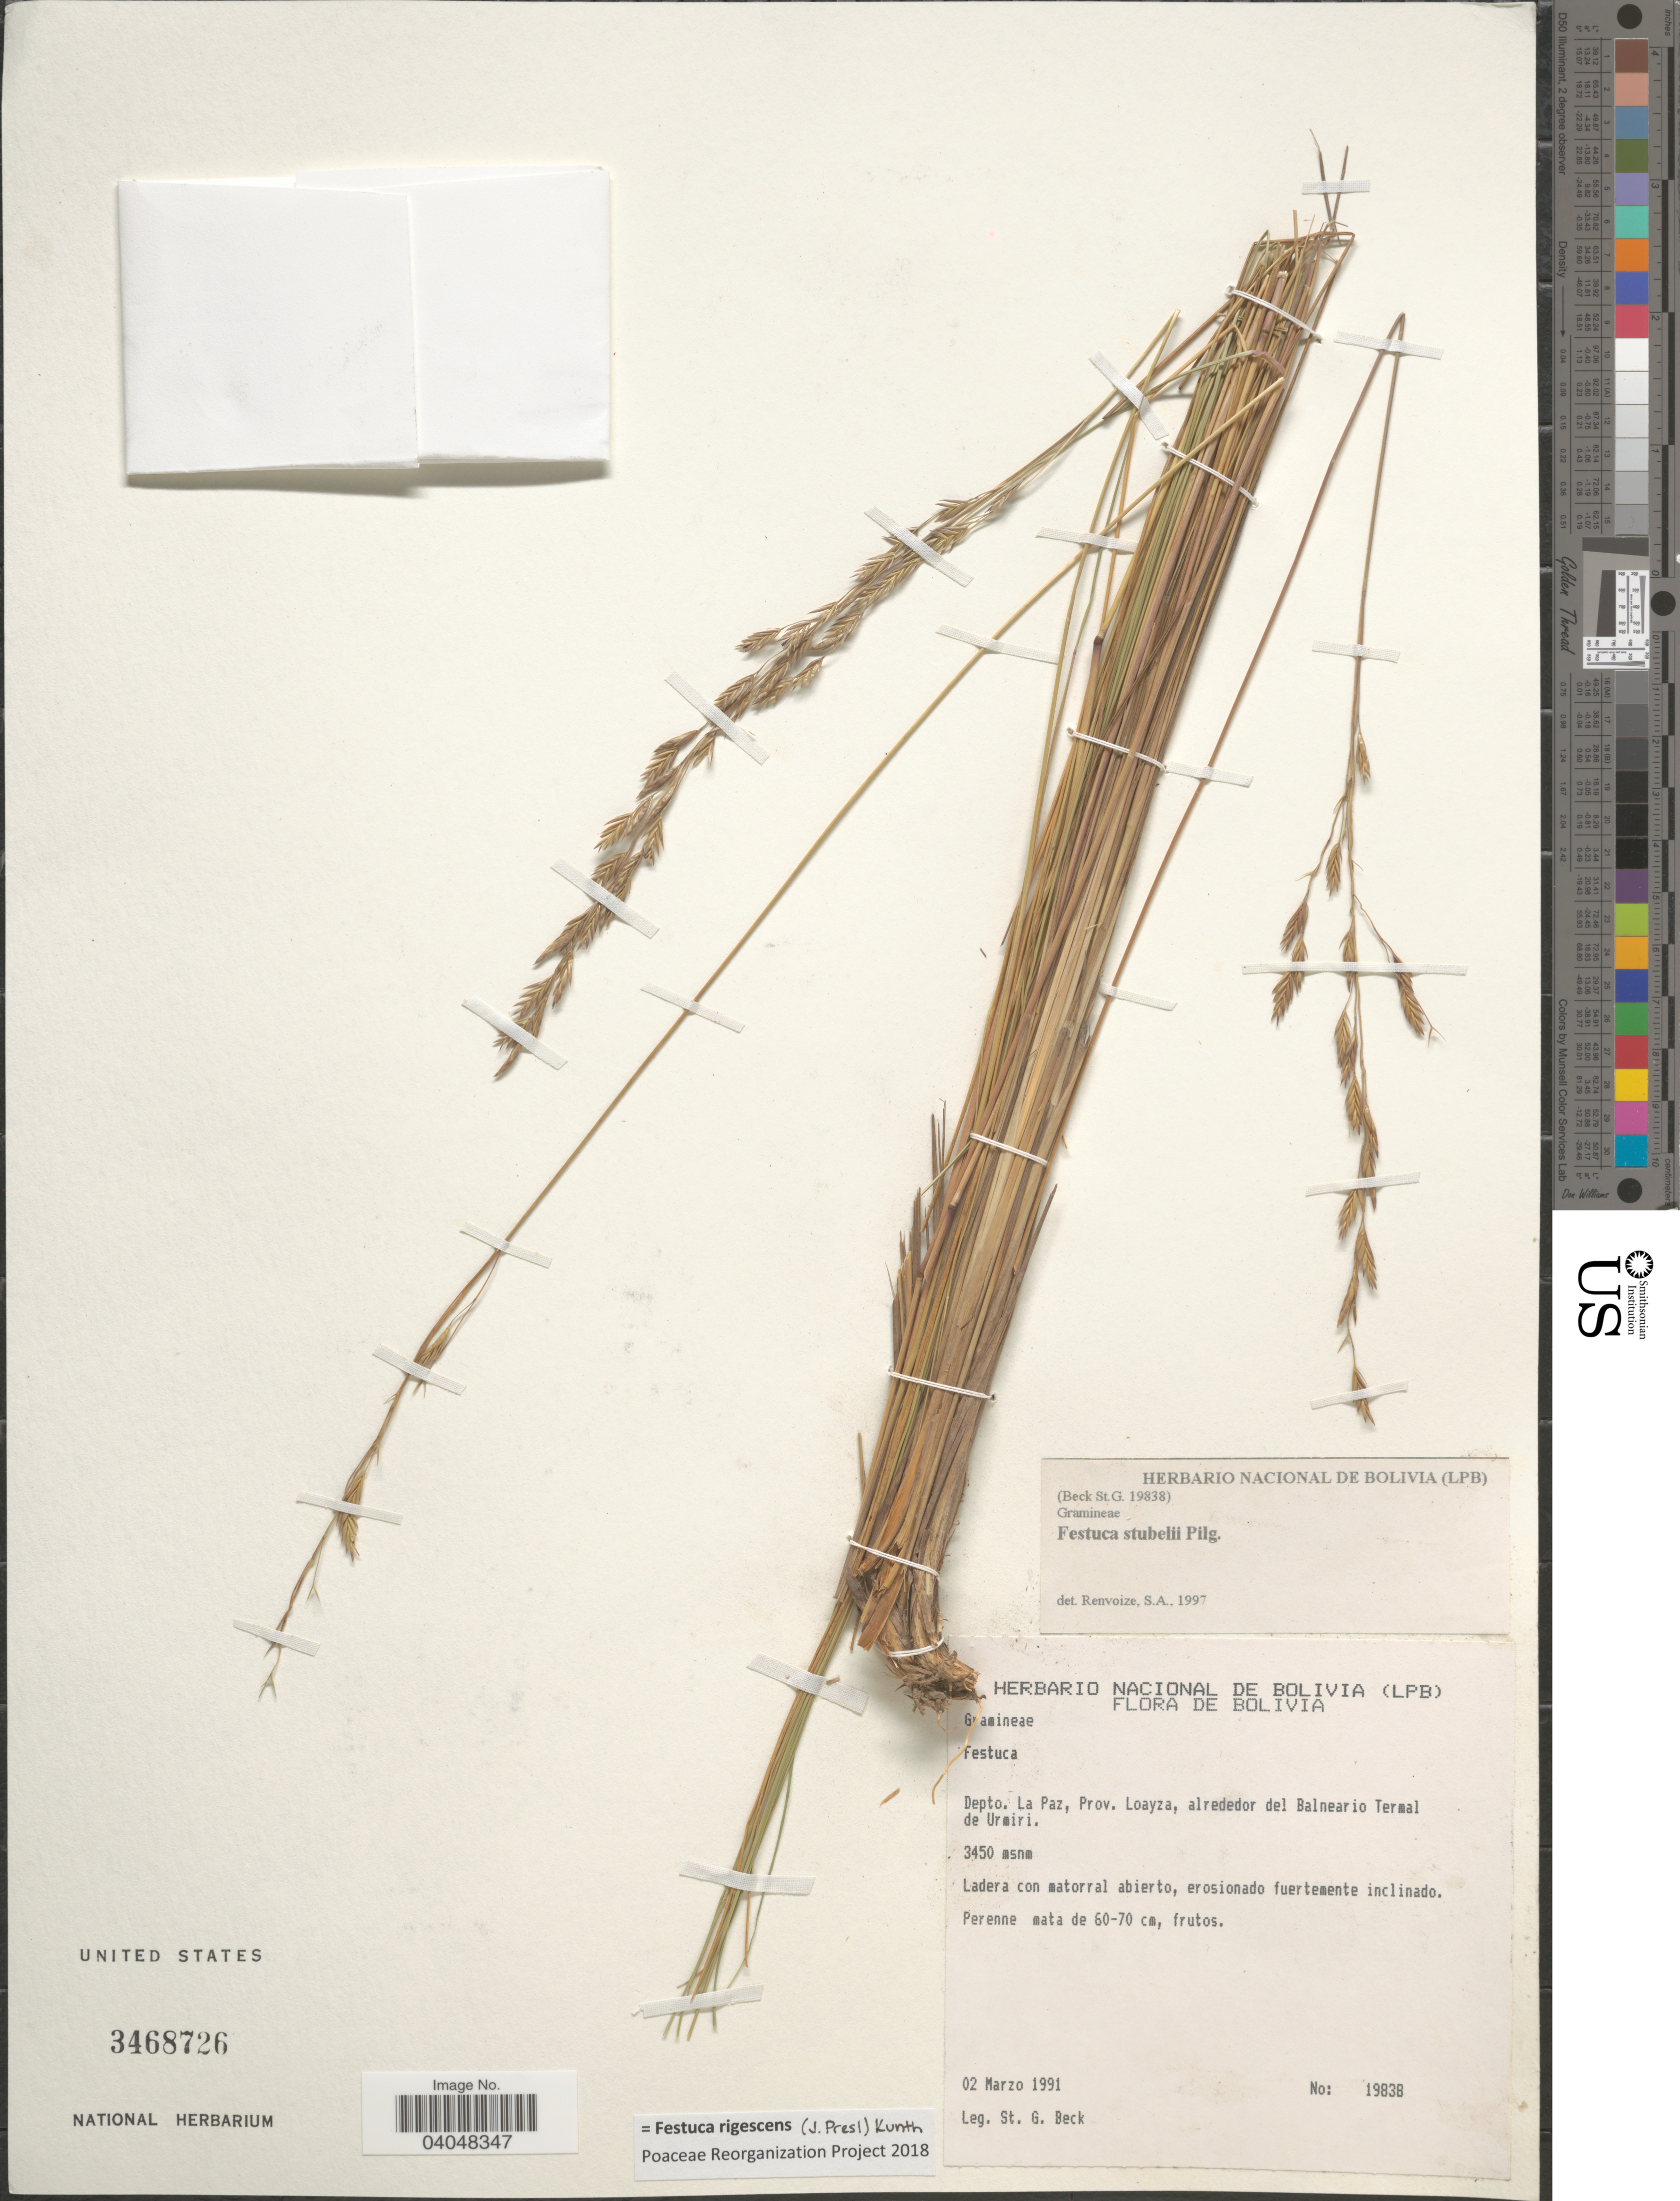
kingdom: Plantae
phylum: Tracheophyta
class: Liliopsida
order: Poales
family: Poaceae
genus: Festuca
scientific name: Festuca rigescens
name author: (J. Presl) Kunth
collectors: S. G. Beck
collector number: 19838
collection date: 1991-03-02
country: Bolivia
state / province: La Paz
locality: Depto. La Paz, Prov. Loayza, alrededor del Balneario Termal de Urmiri.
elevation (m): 3450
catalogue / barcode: US 3468726